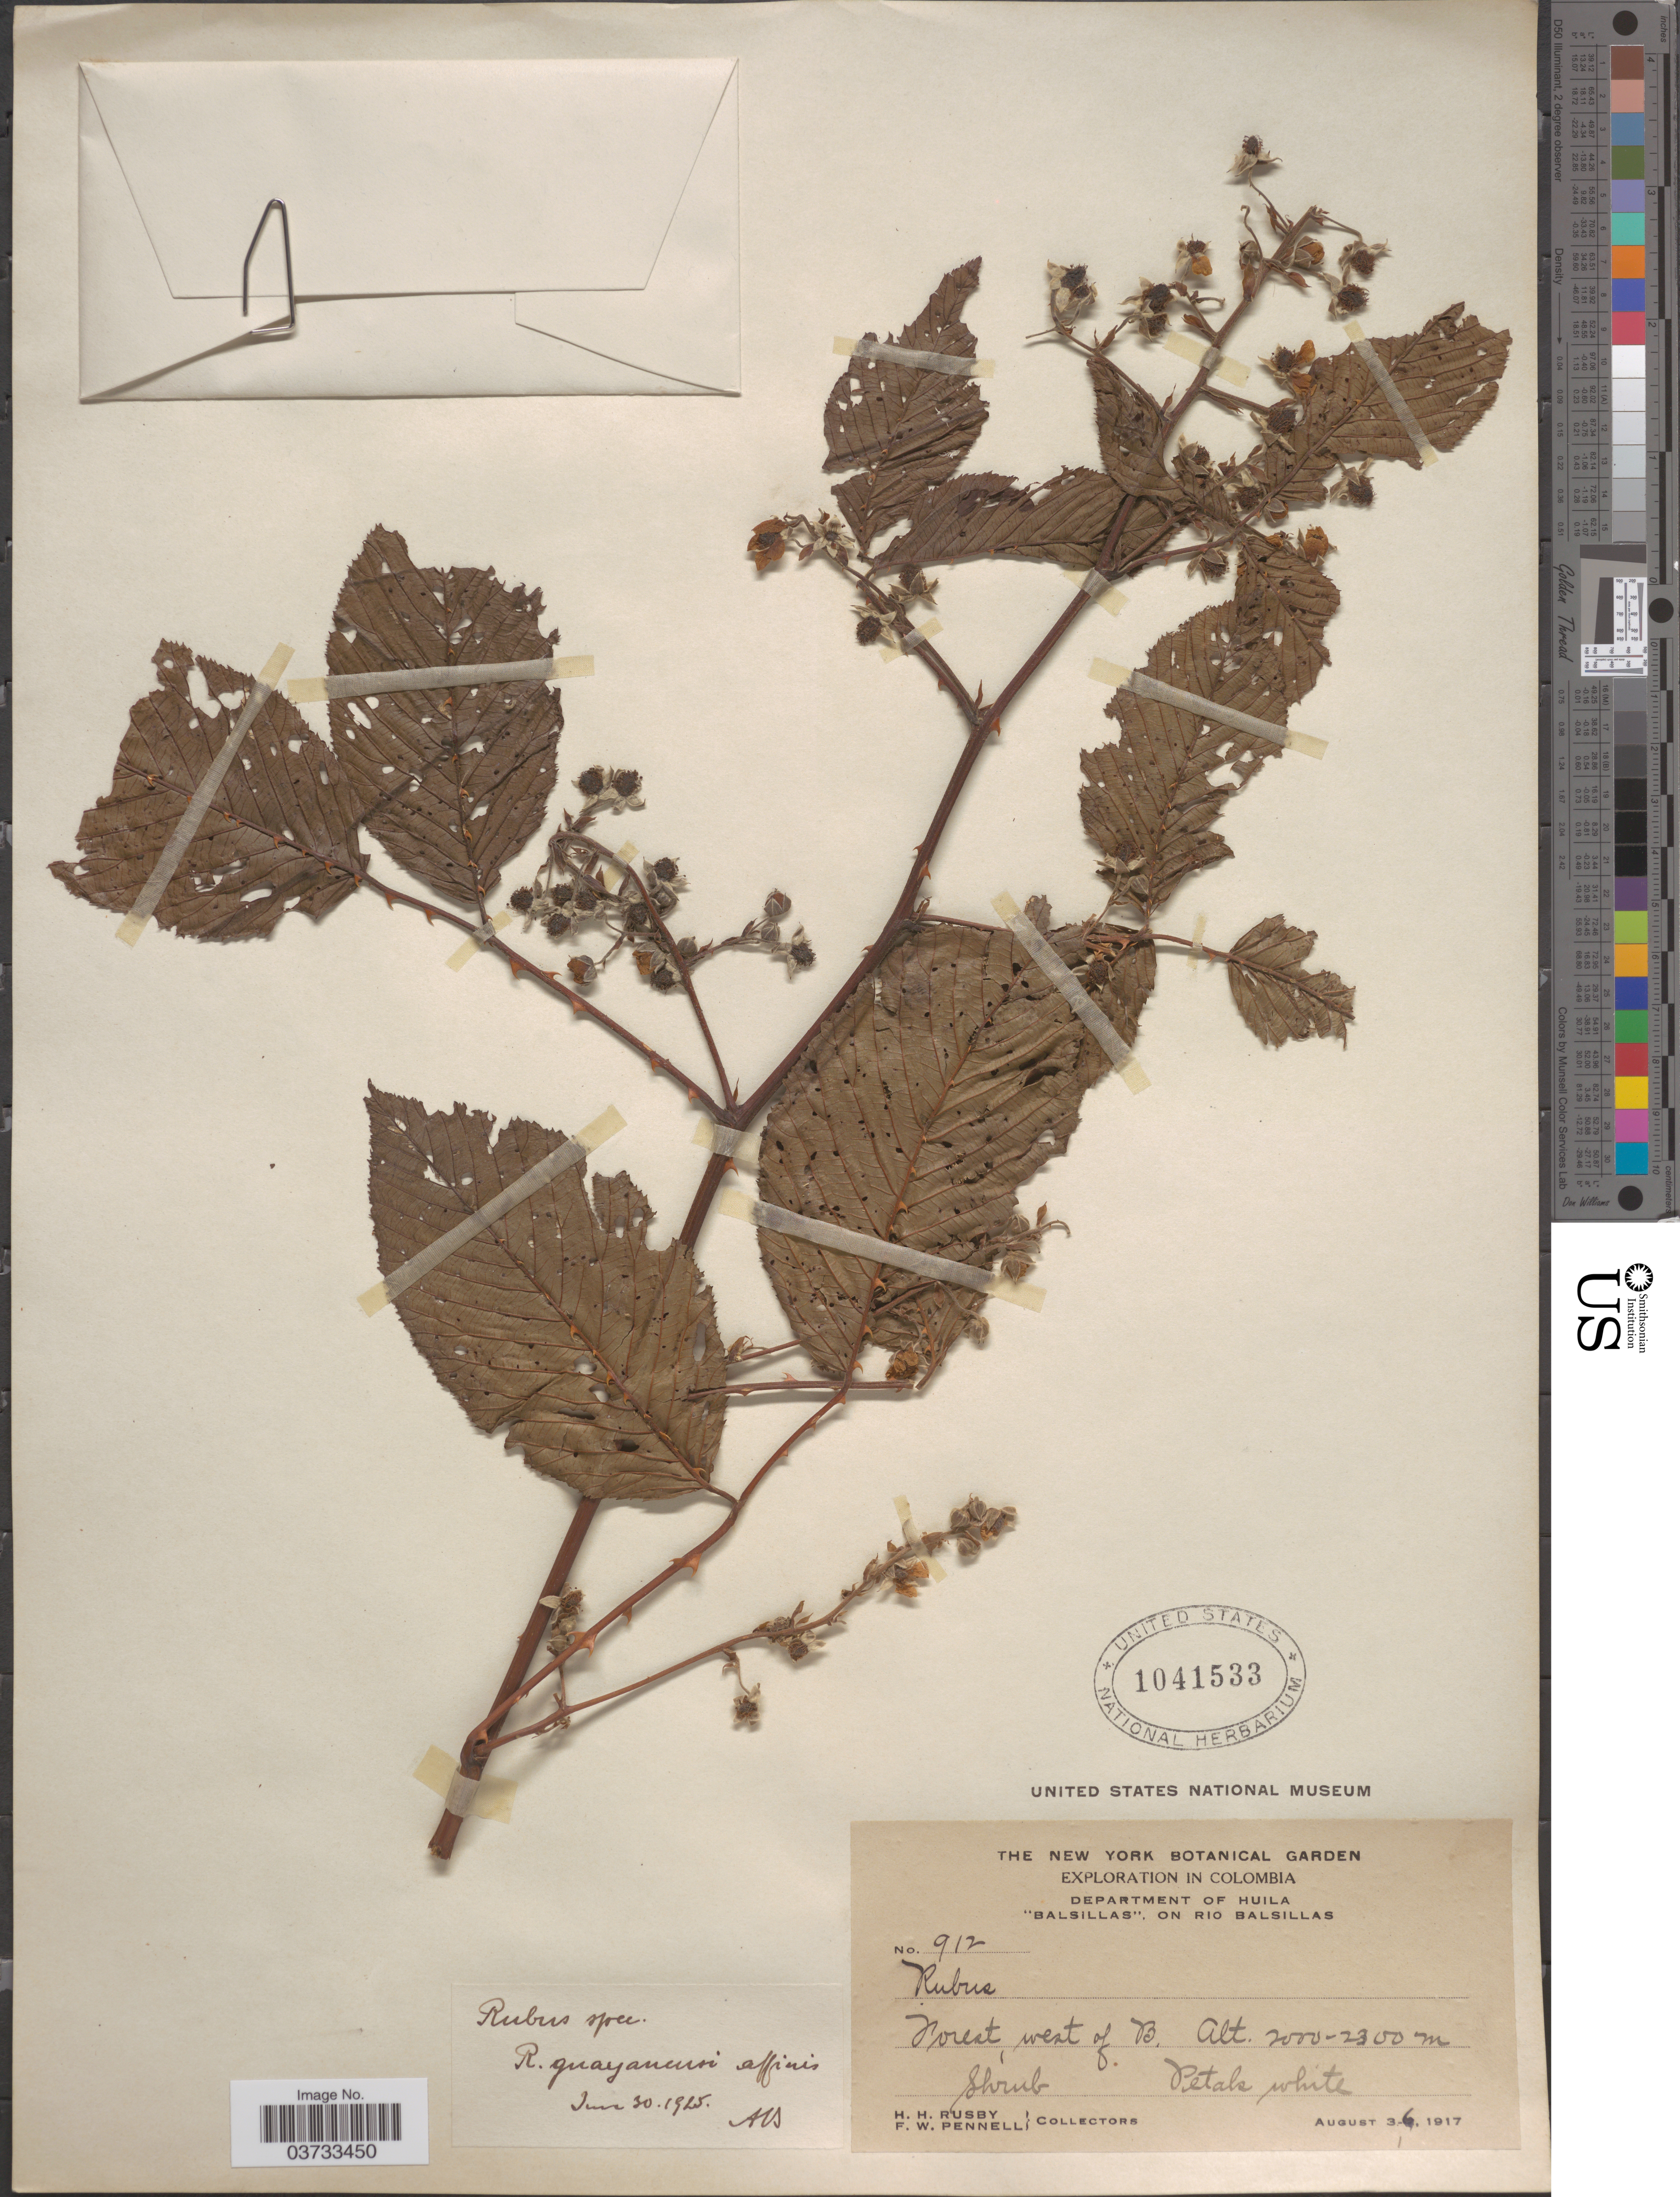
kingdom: Plantae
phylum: Tracheophyta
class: Magnoliopsida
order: Rosales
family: Rosaceae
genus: Rubus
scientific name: Rubus guyanensis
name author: Focke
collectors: H. H. Rusby & F. W. Pennell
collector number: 912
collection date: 1917-08-03/1917-08-06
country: Colombia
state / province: Huila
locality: Department of Huila. "Balsillas", on Rio Balsillas. Forest, west of B.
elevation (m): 2000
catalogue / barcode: US 1041533